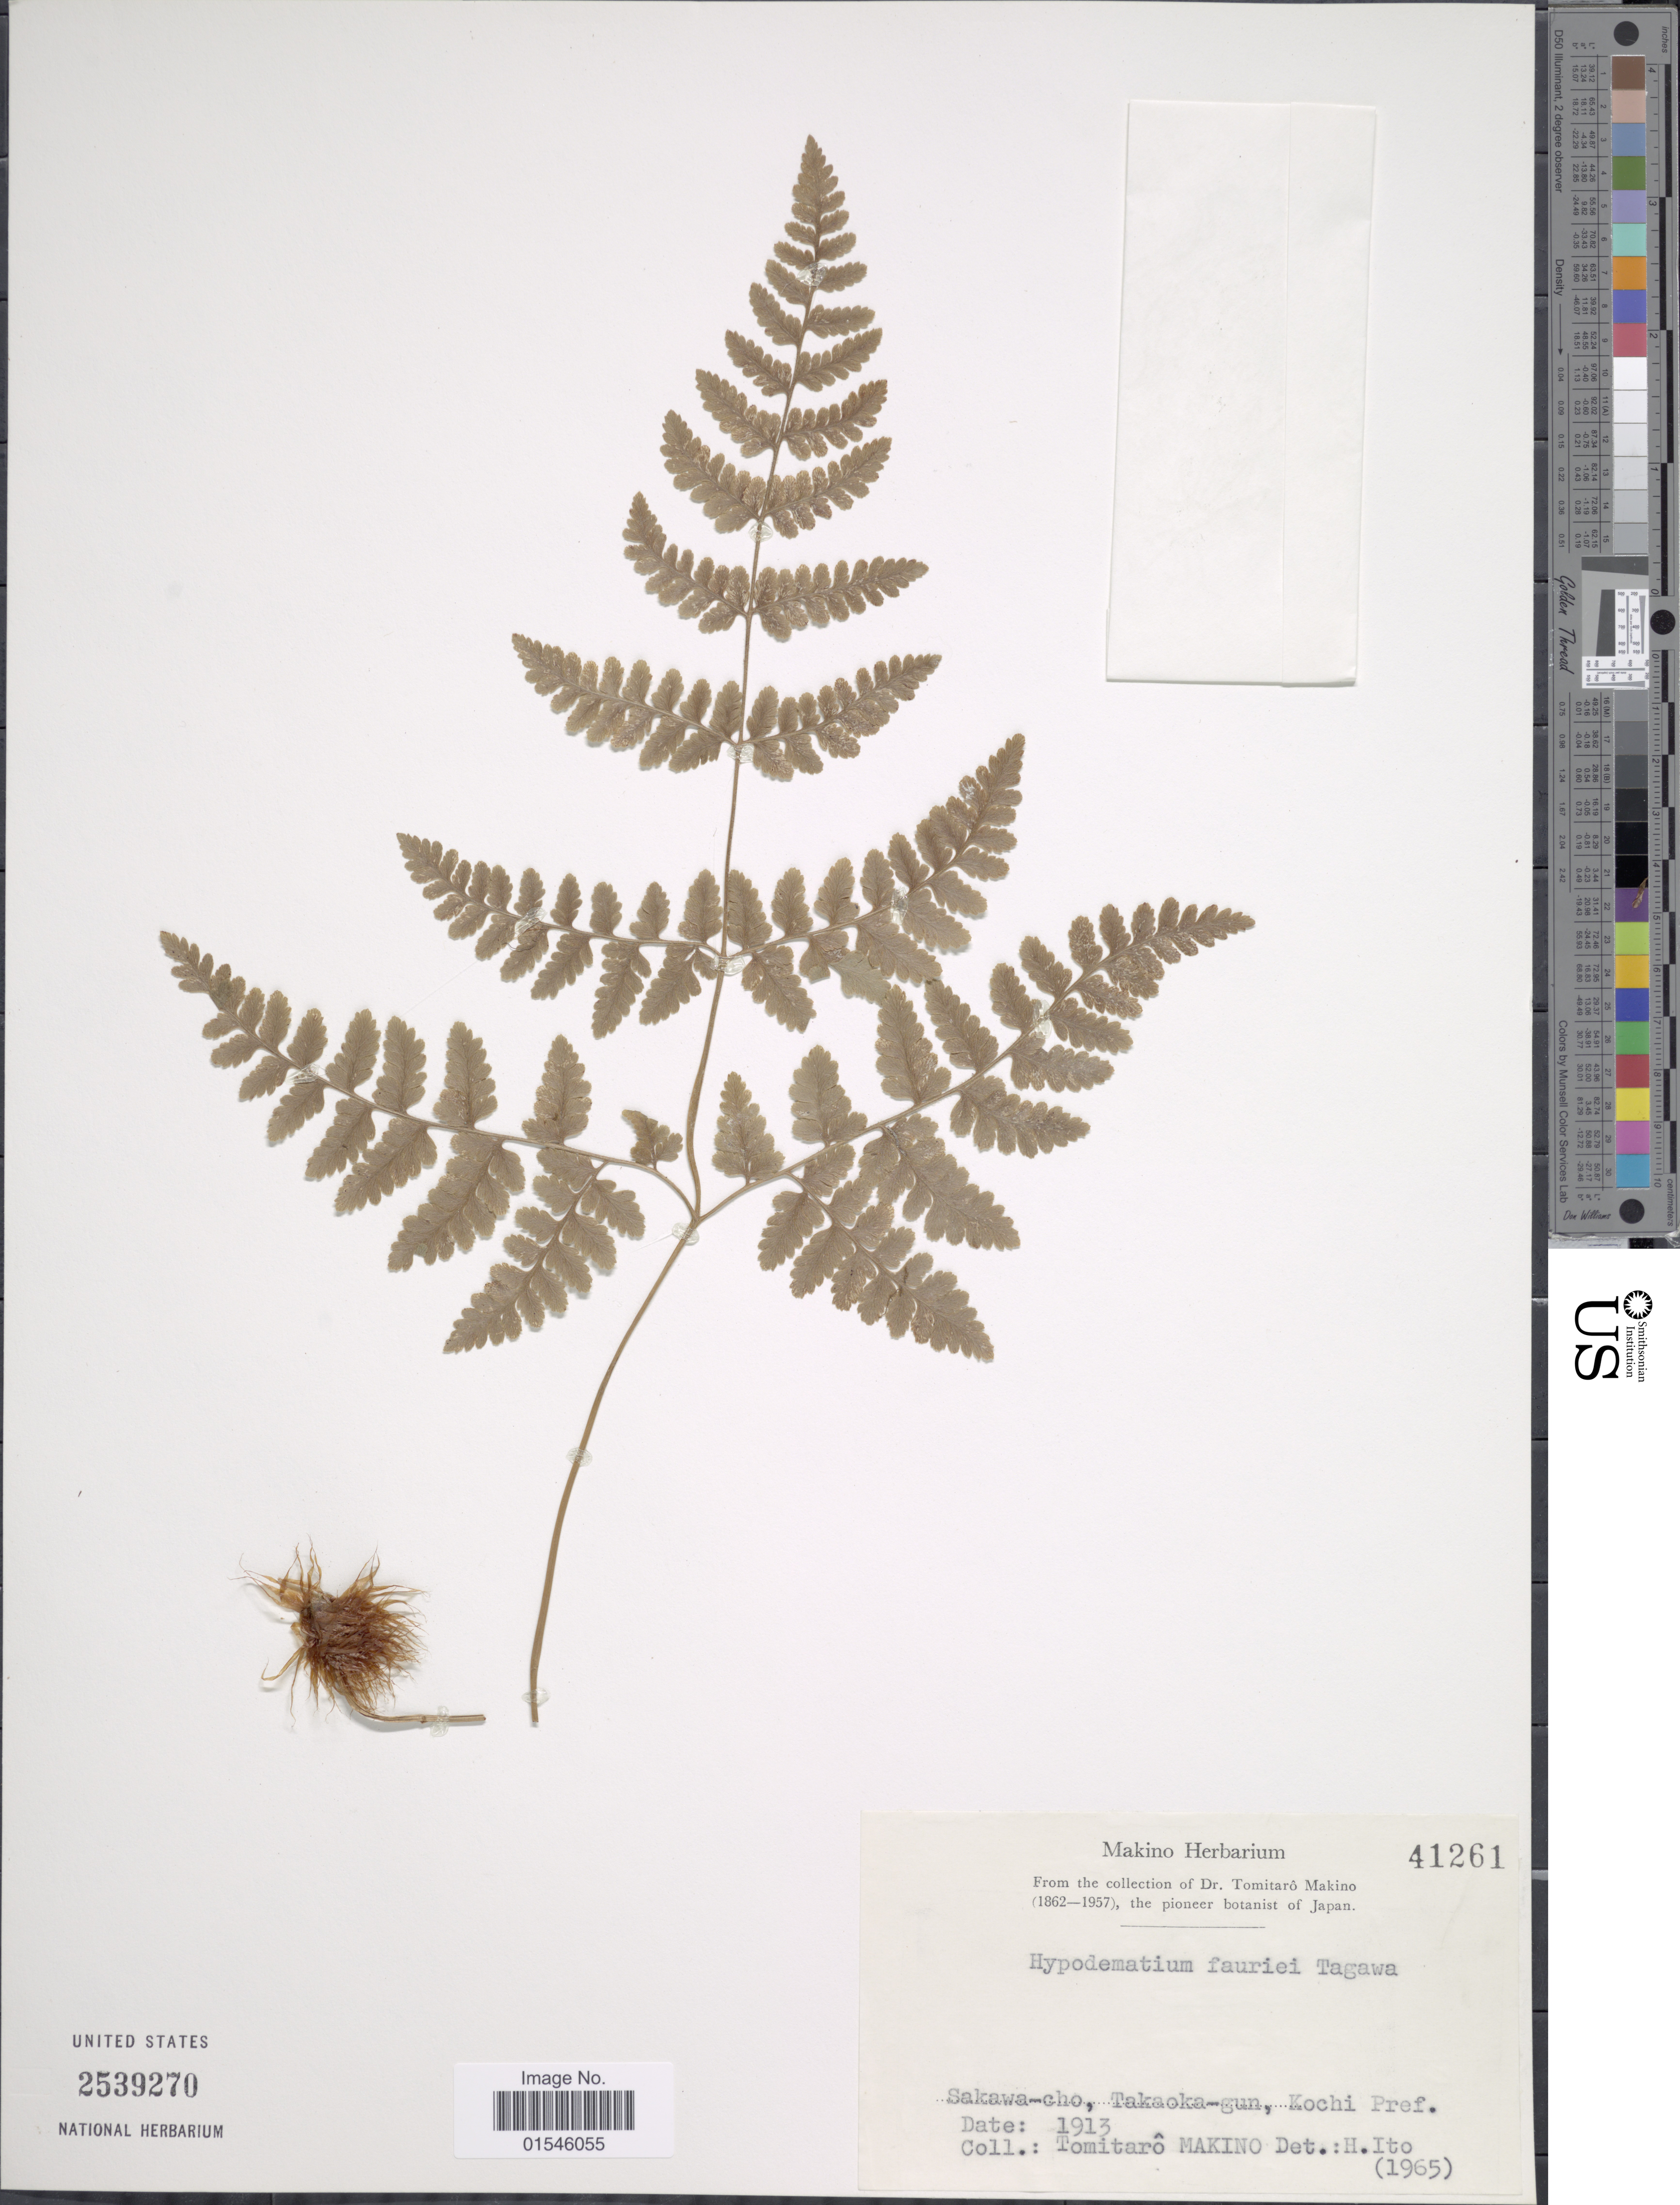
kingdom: Plantae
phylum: Tracheophyta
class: Polypodiopsida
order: Polypodiales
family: Hypodematiaceae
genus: Hypodematium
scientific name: Hypodematium crenatum subsp. fauriei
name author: (Kodama) K. Iwats.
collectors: T. Makino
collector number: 41261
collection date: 1913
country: Japan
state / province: Koti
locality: Sakawa-cho, Takaoka-gun, Kochi Pref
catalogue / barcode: US 2539270